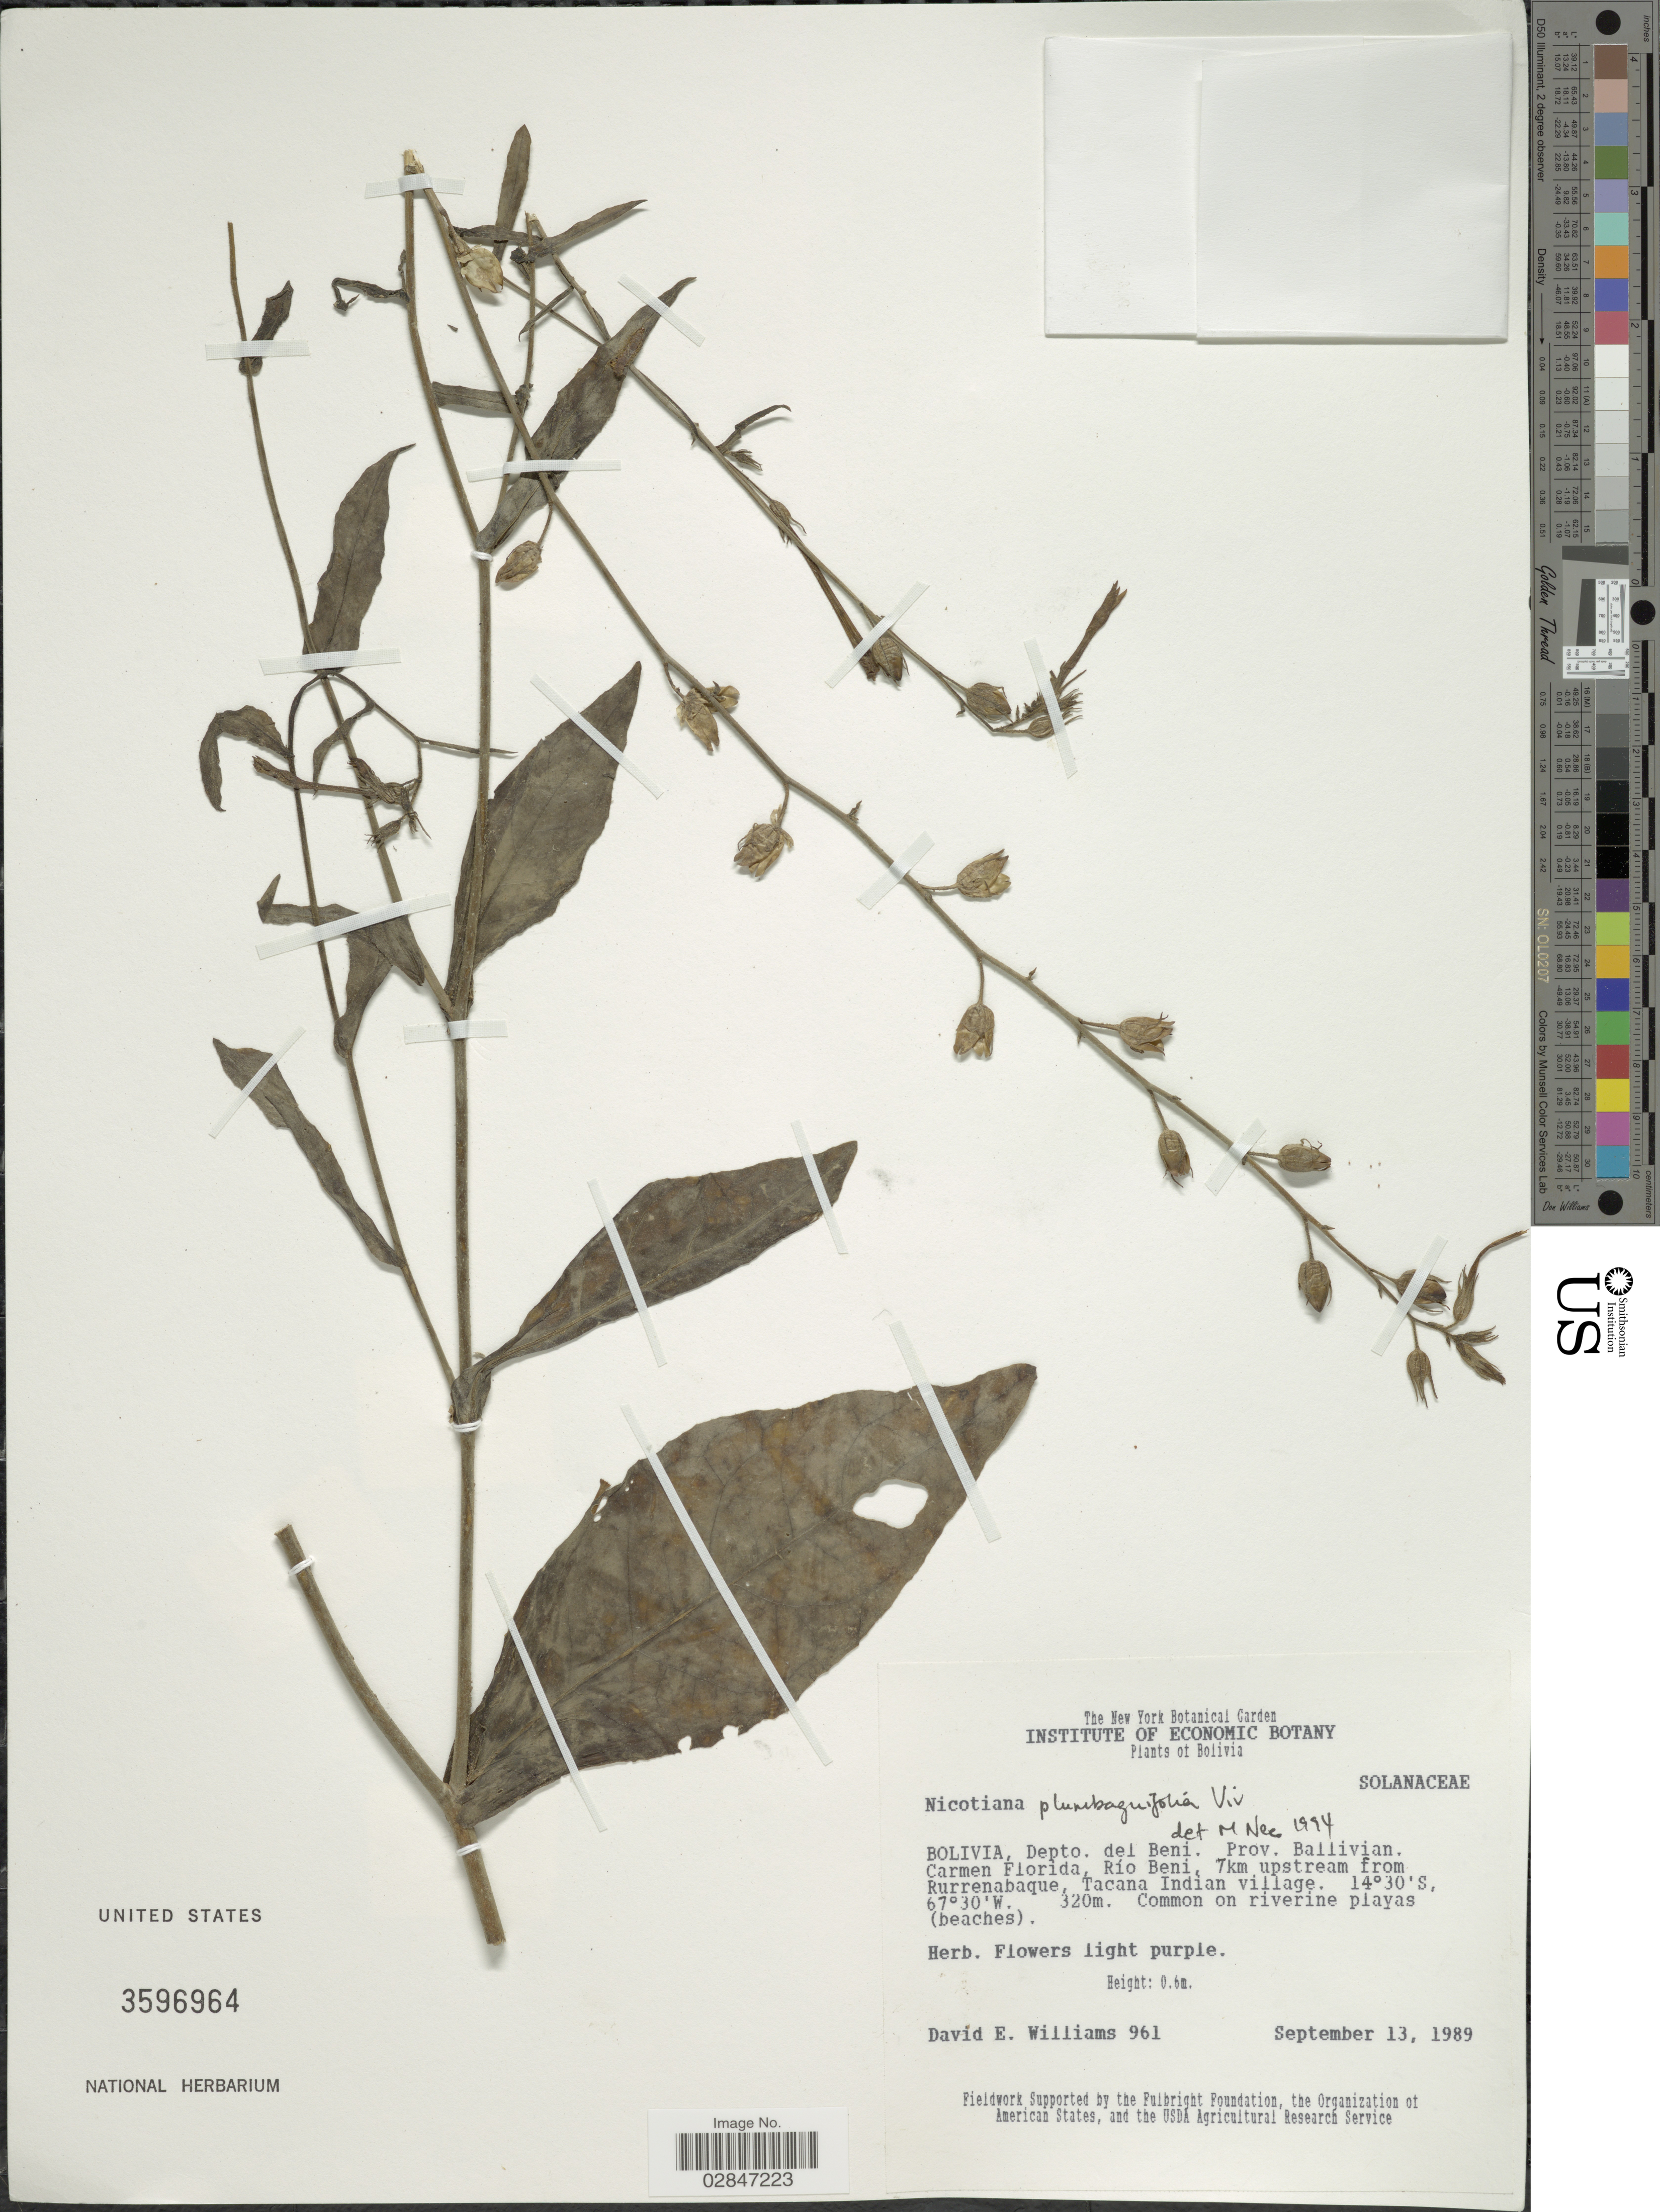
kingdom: Plantae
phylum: Tracheophyta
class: Magnoliopsida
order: Solanales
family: Solanaceae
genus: Nicotiana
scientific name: Nicotiana plumbaginifolia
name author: Viv.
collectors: D. E. Williams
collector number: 961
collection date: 1989-09-13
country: Bolivia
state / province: Beni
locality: Depto. del Beni, prov. Ballivian, Carmen Florida, Río Beni, 7km upstream from Rurrenabaque, Tacana Indian village.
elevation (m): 320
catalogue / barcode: US 3596964